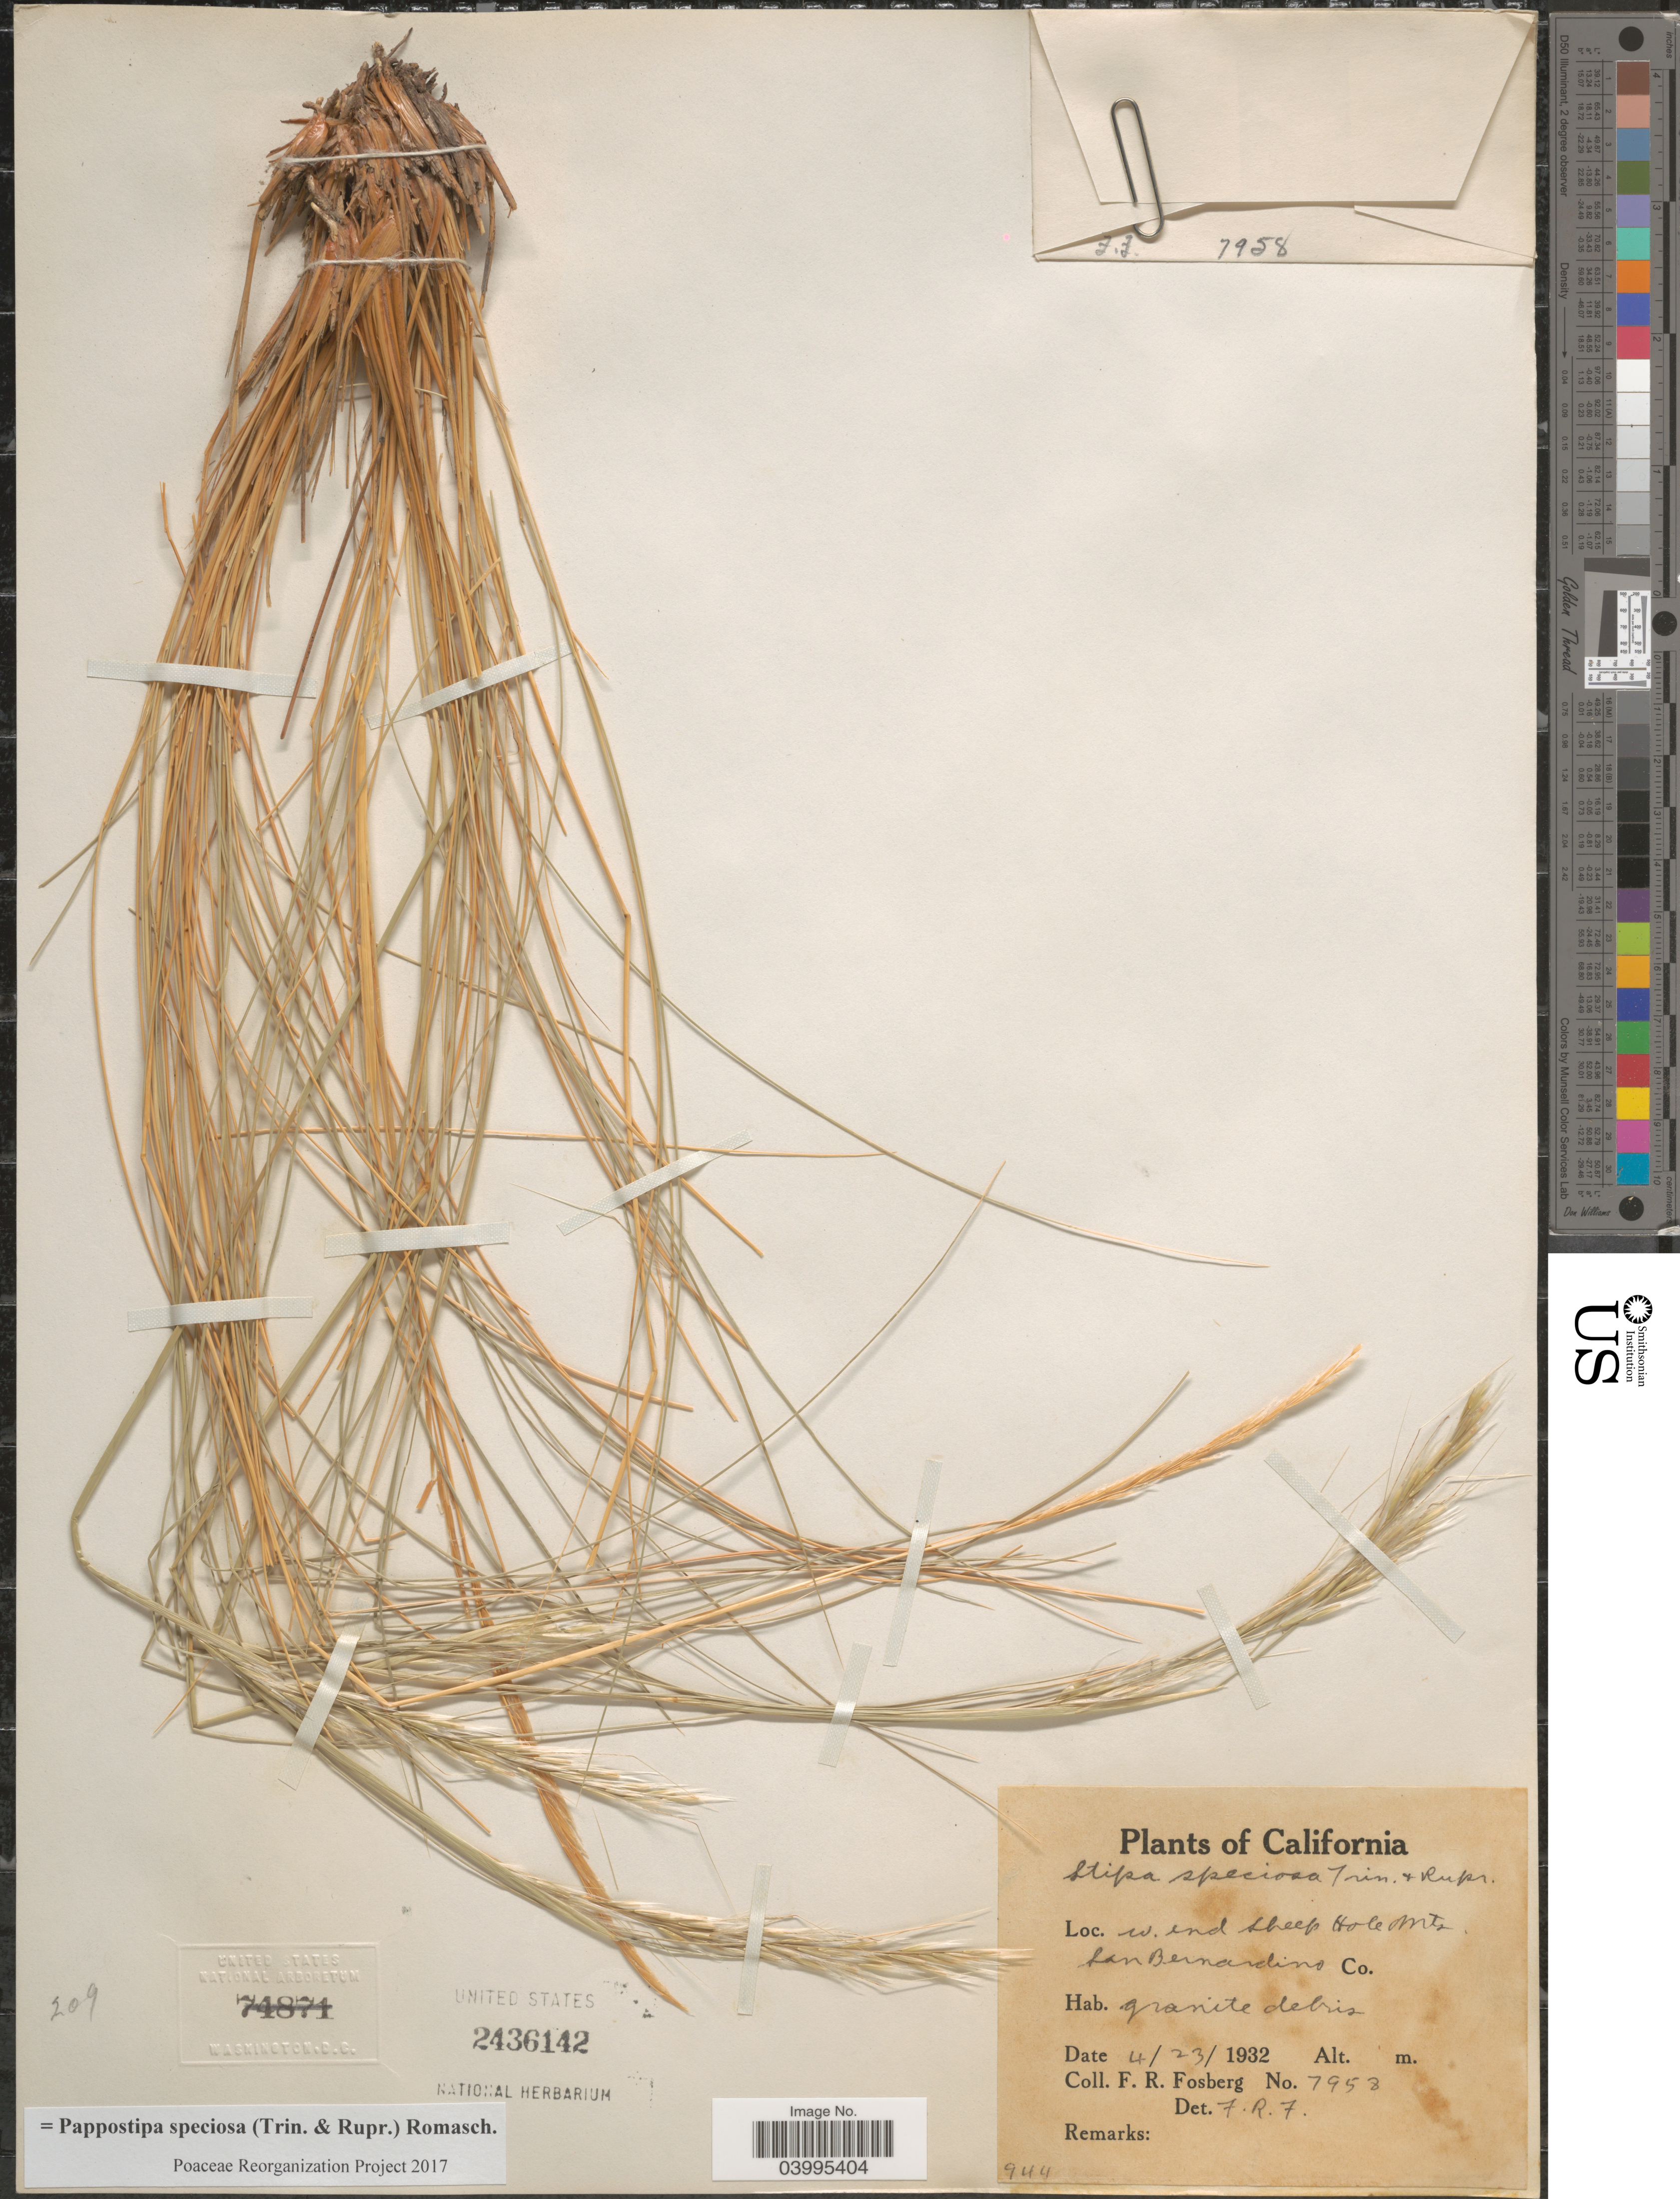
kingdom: Plantae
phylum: Tracheophyta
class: Liliopsida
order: Poales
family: Poaceae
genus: Pappostipa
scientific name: Pappostipa speciosa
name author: (Trin. & Rupr.) Romasch.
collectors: F. R. Fosberg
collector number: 7958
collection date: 1932-04-23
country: United States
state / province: California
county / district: San Bernardino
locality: W. end Sheep Hole Mts. San Bernardino Co.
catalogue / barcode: US 2436142